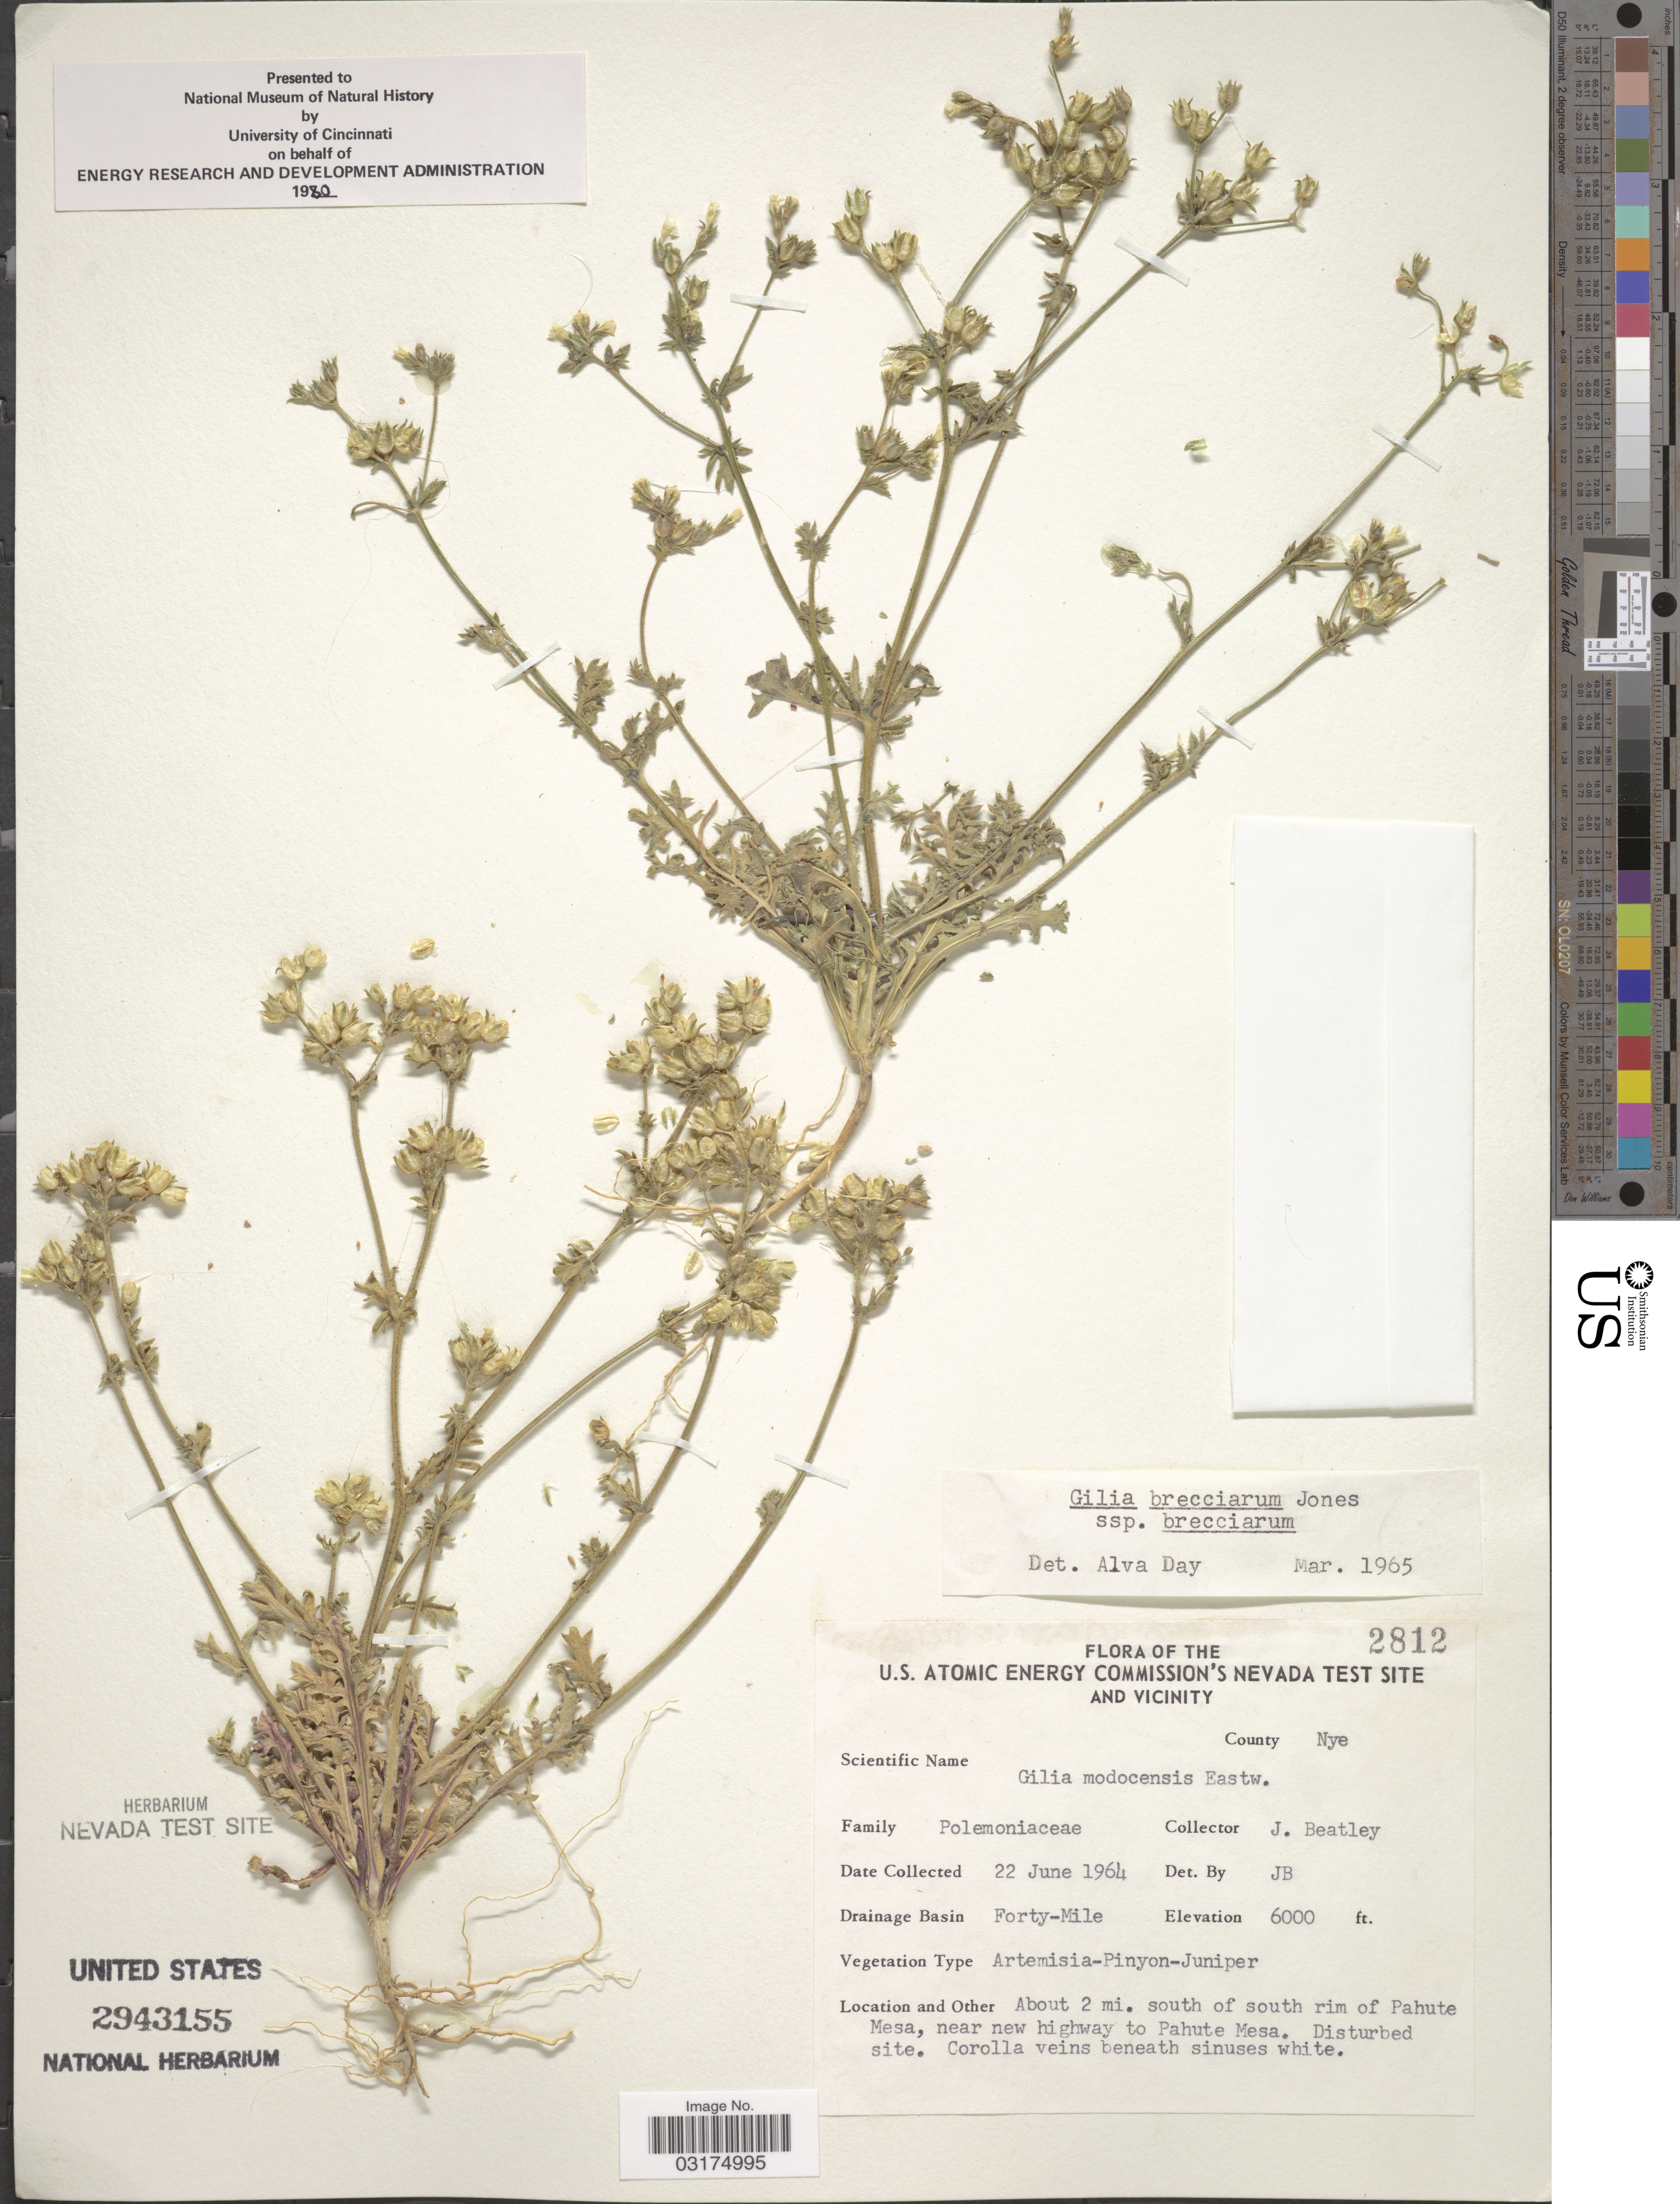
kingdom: Plantae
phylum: Tracheophyta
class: Magnoliopsida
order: Ericales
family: Polemoniaceae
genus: Gilia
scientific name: Gilia brecciarum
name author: M.E. Jones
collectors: J. C. Beatley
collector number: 2812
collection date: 1964-06-22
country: United States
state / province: Nevada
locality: The U. S. Atomic Energy Commission's Nevada Test Site and Vicinity. County Nye. Drainage Basin Forty-Mile. About 2 mi. south of south rim of Pahute Mesa, near new highway to Pahute Mesa.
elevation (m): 1829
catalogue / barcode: US 2943155